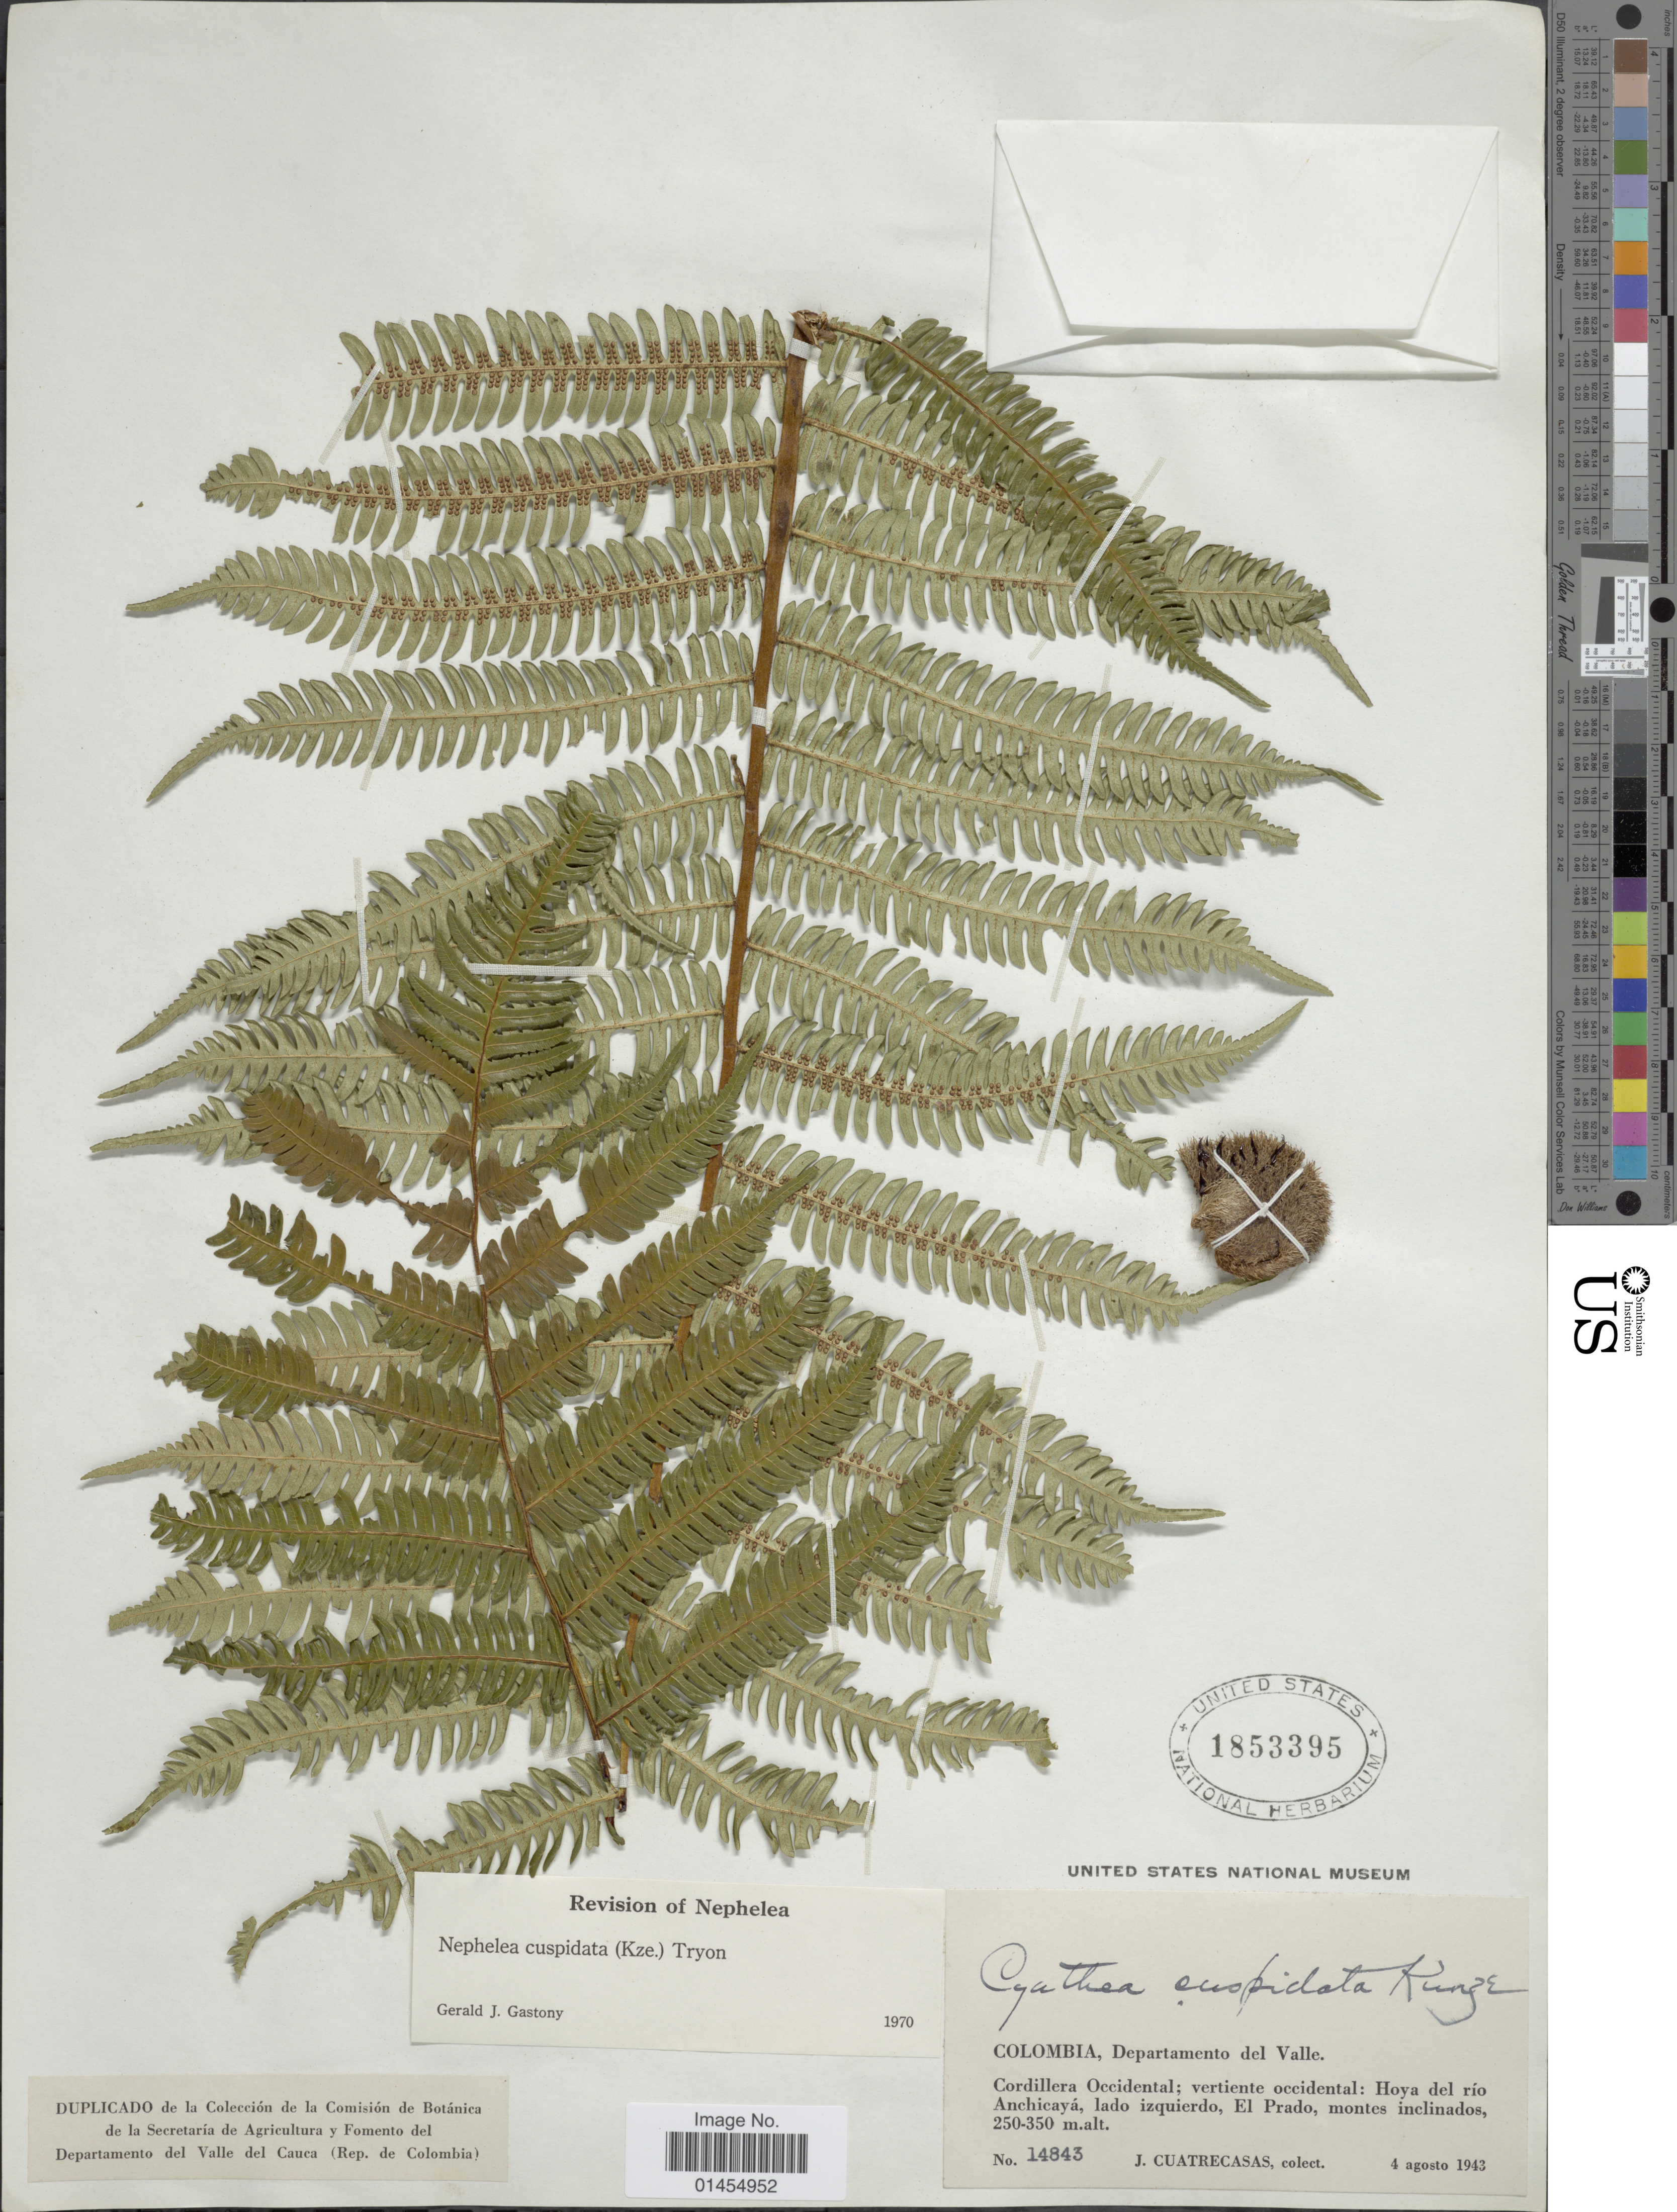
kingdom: Plantae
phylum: Tracheophyta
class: Polypodiopsida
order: Cyatheales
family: Cyatheaceae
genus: Alsophila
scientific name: Alsophila cuspidata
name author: (Kunze) D.S. Conant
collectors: J. Cuatrecasas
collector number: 14843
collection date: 1943-08-04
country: Colombia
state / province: Valle del Cauca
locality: Departamento del Valle. Cordillera Occidental; vertiente occidental: Hoya del río Anchicayá, lado izquierdo, El Prado, montes inclinados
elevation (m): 250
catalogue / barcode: US 1853395